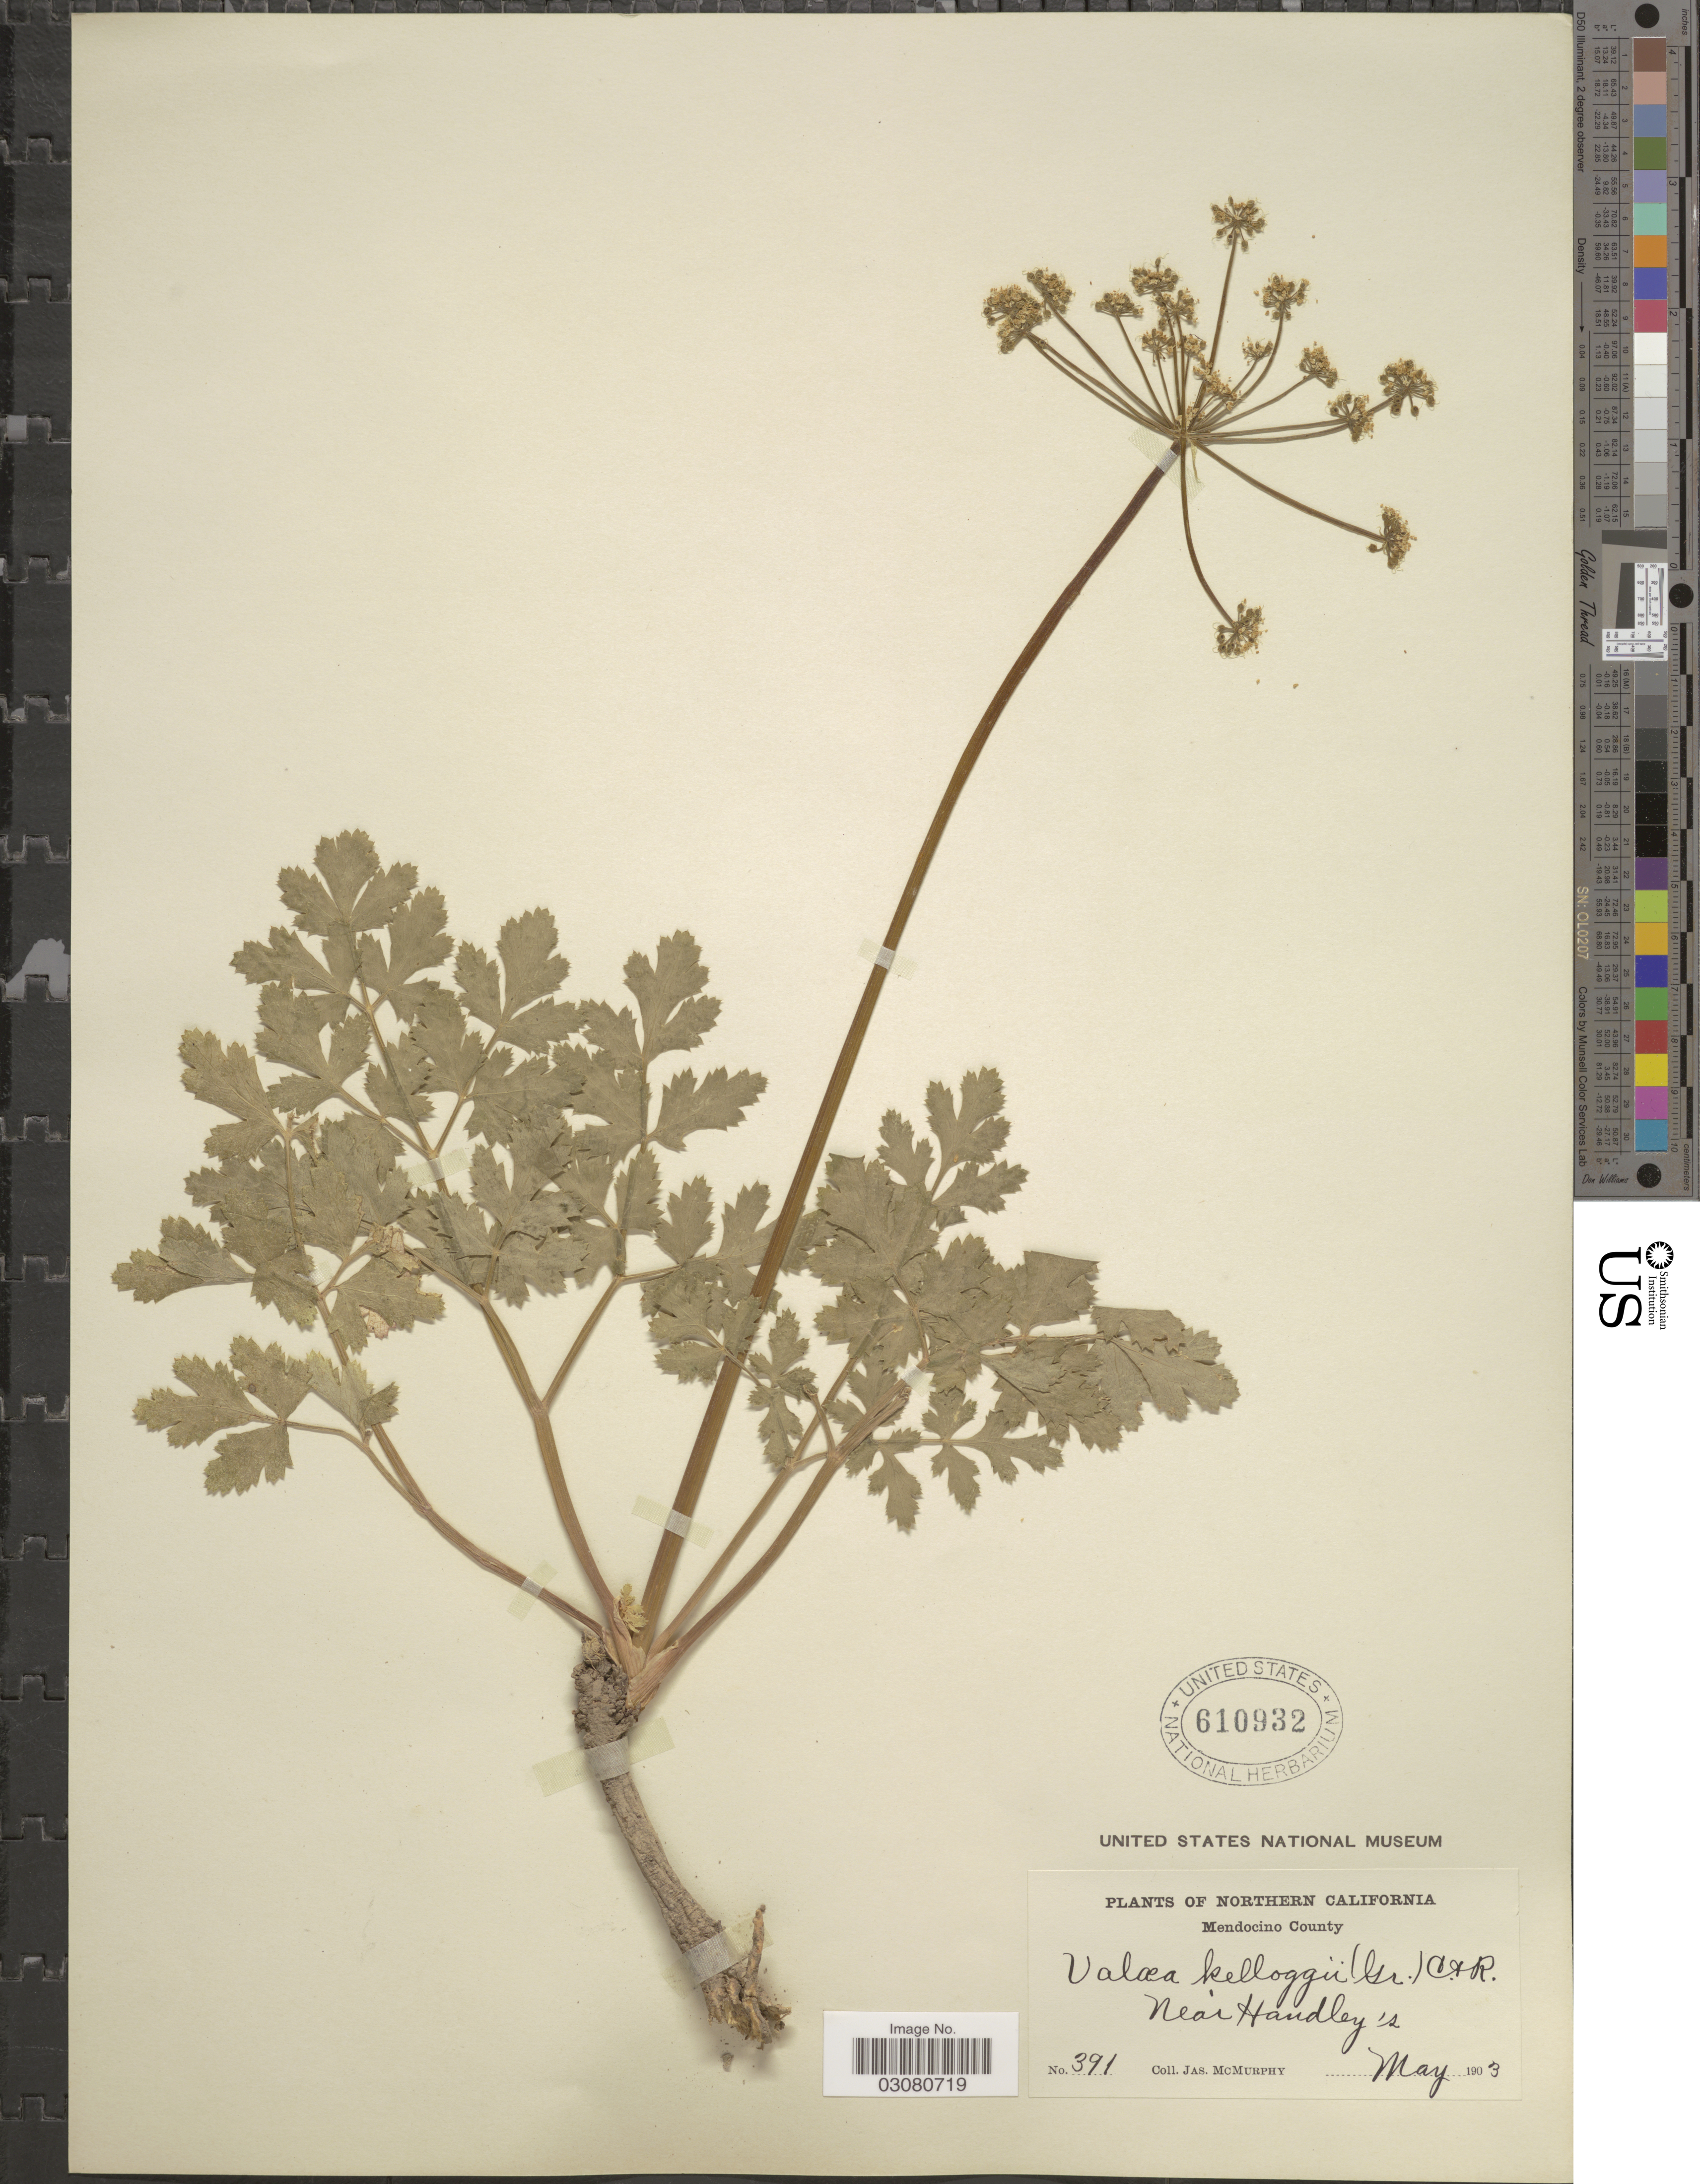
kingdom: Plantae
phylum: Tracheophyta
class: Magnoliopsida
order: Apiales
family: Apiaceae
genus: Drudeophytum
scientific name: Drudeophytum kelloggii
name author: (A. Gray) J.M. Coult. & Rose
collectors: J. McMurphy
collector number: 391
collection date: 1903-05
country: United States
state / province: California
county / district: Mendocino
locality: Northern California. Mendocino County. Near Handley's.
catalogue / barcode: US 610932